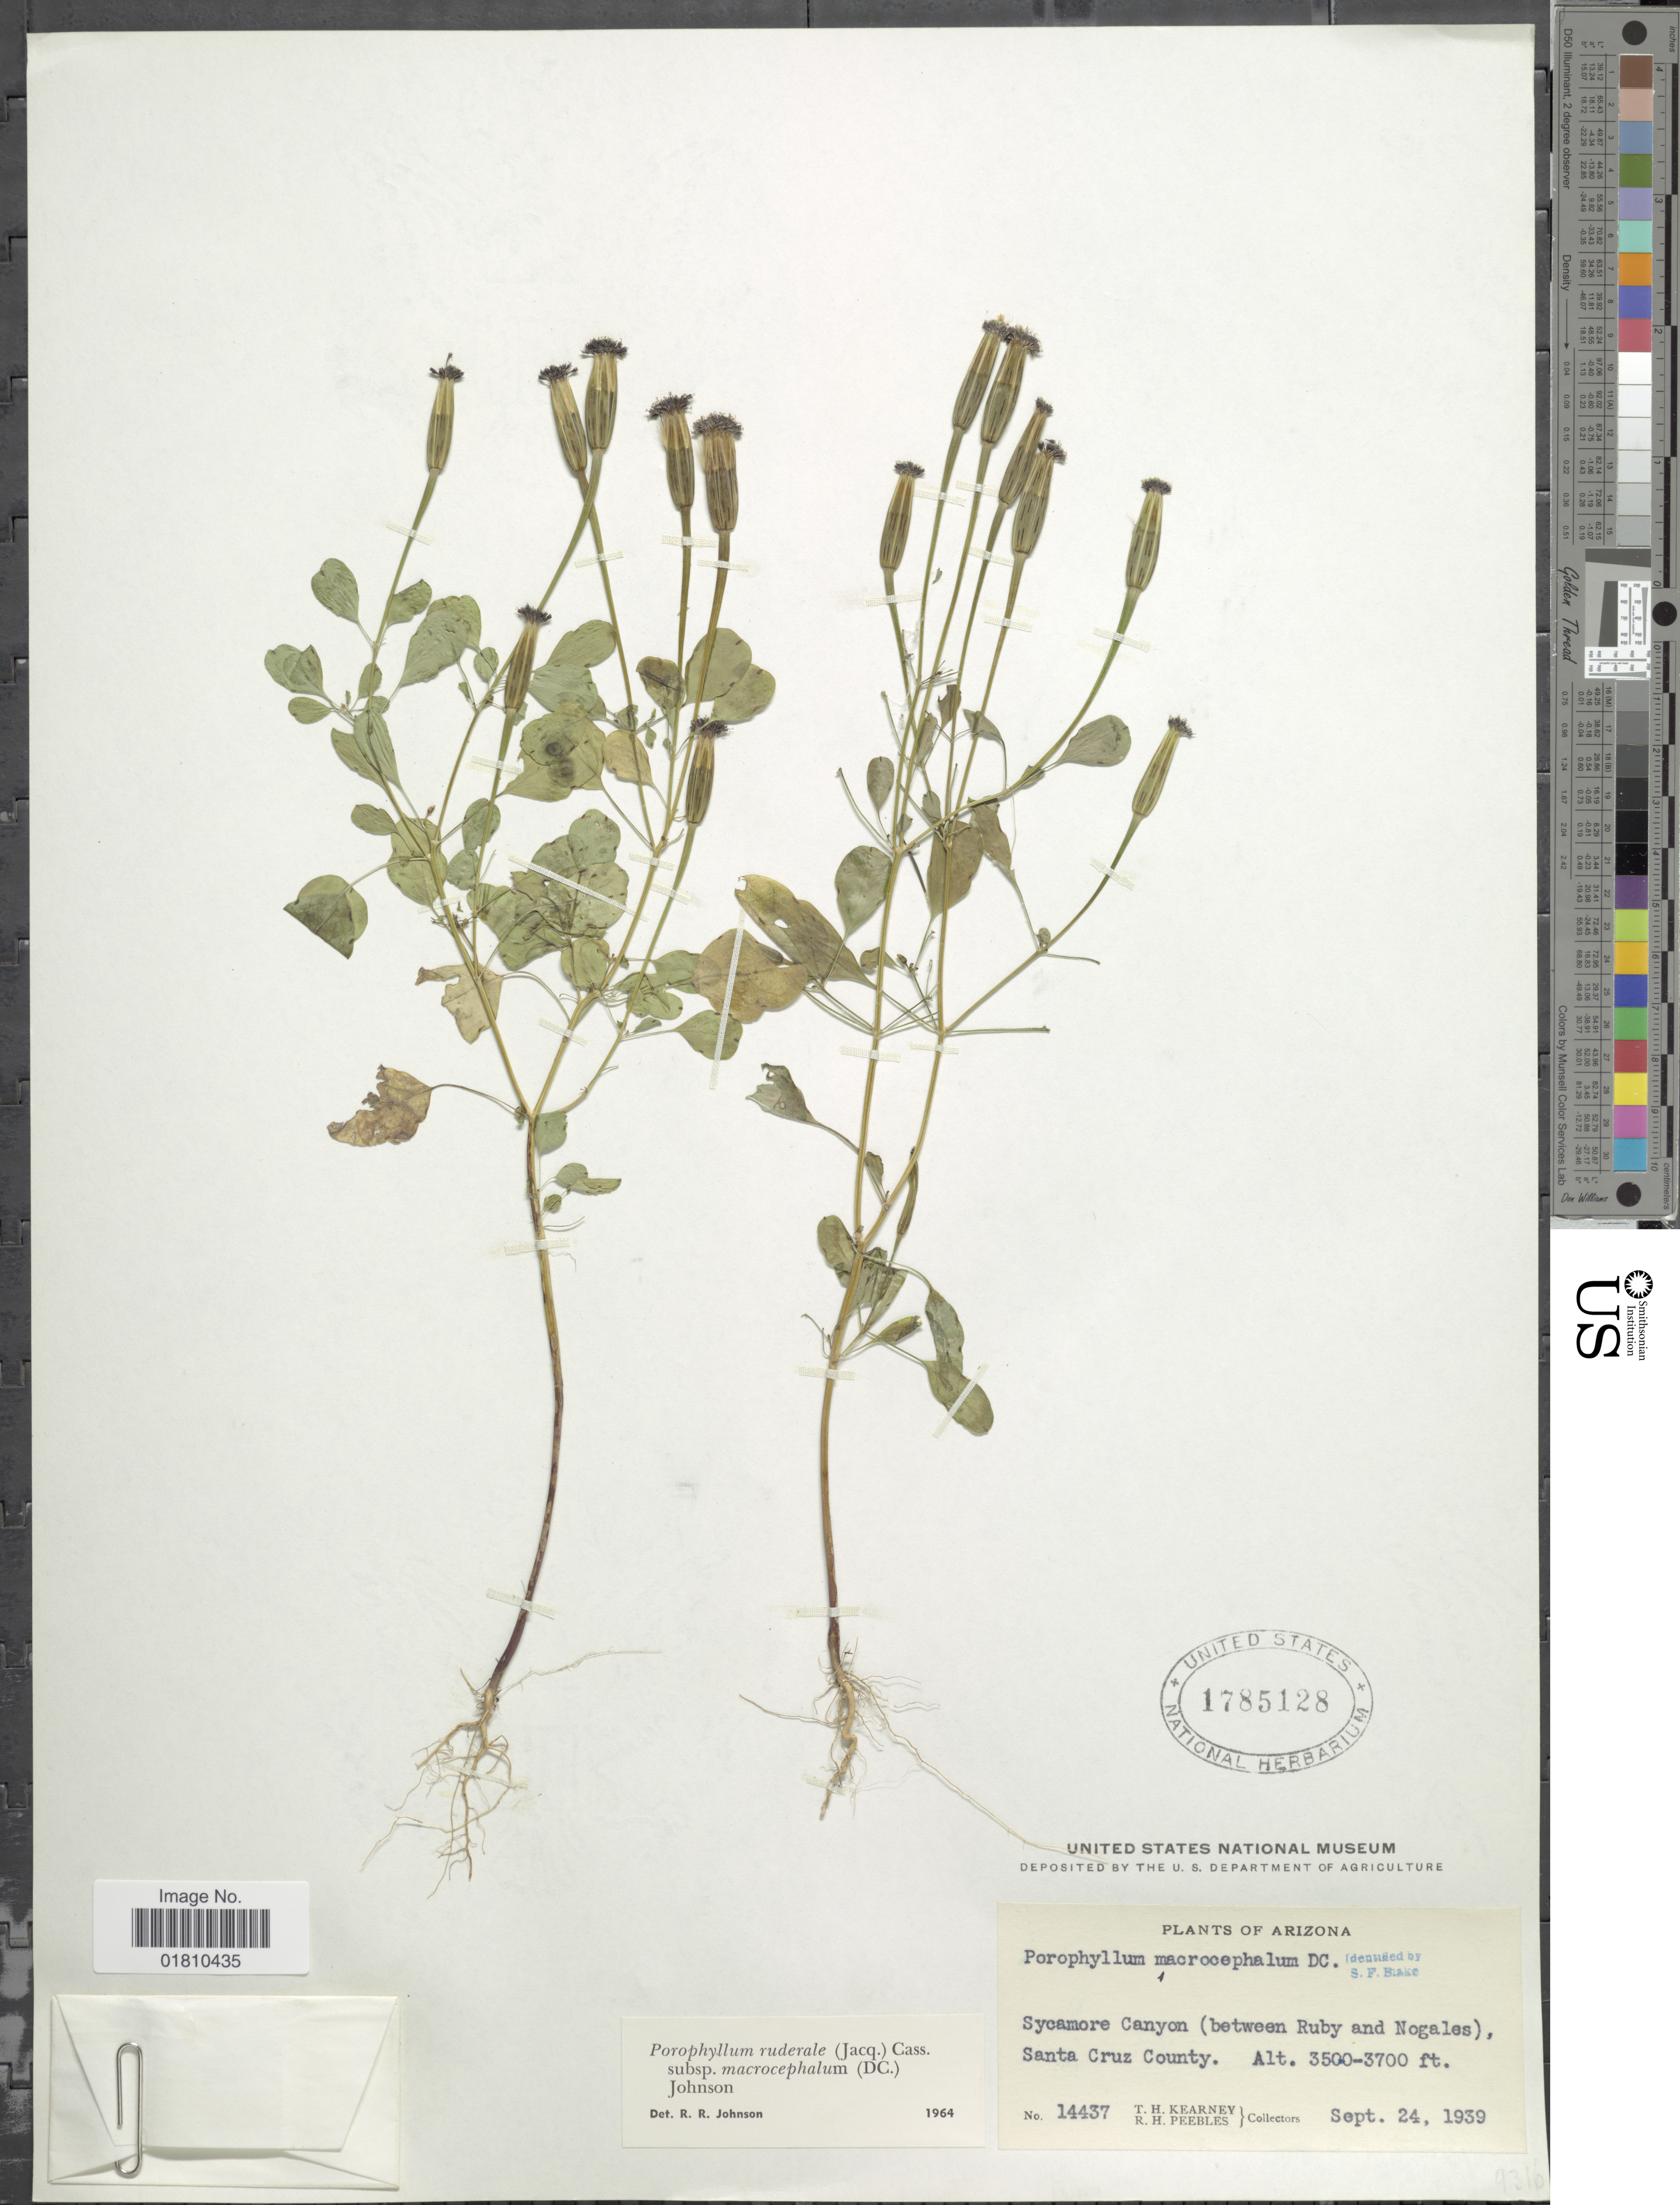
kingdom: Plantae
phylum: Tracheophyta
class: Magnoliopsida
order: Asterales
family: Asteraceae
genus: Porophyllum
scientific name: Porophyllum macrocephalum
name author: DC.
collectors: T. H. Kearney & R. H. Peebles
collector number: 14437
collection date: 1939-09-24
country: United States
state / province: Arizona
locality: Santa Cruz County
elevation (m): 1067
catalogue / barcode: US 1785128